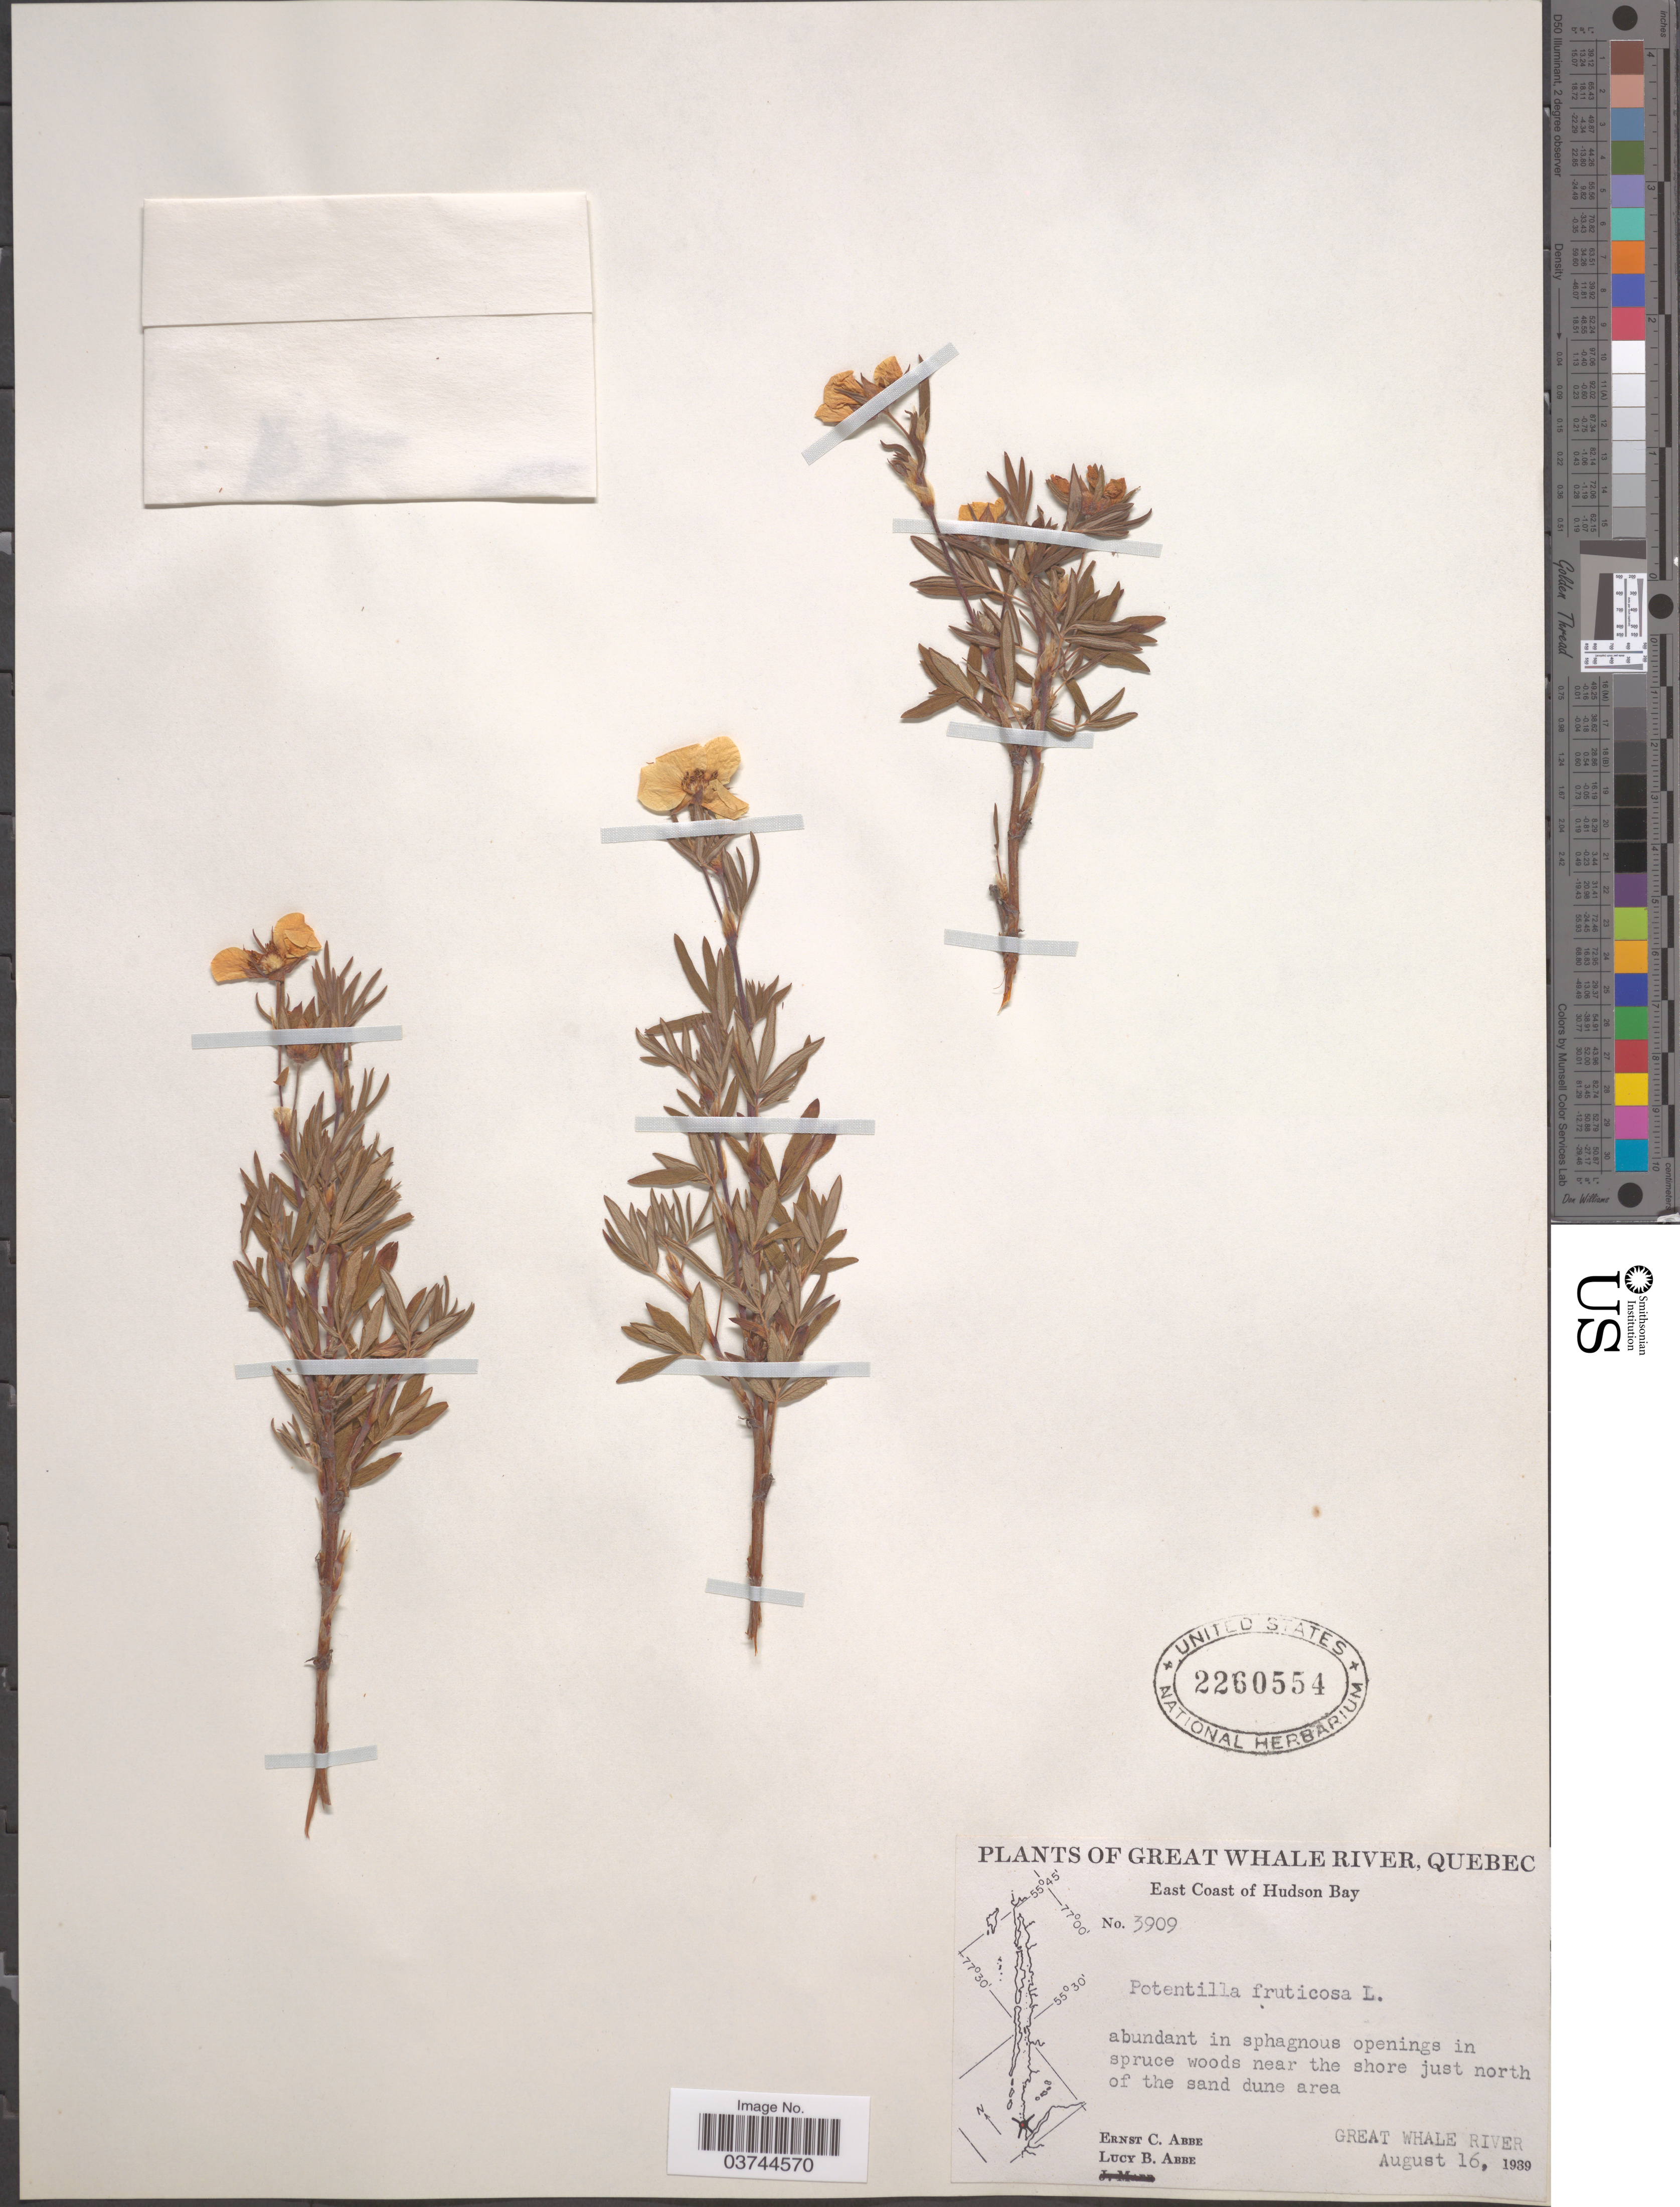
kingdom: Plantae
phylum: Tracheophyta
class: Magnoliopsida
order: Rosales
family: Rosaceae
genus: Dasiphora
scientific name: Dasiphora fruticosa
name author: (L.) Rydb.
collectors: E. C. Abbe & L. B. Abbe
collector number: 3909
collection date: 1939-08-16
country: Canada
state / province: Quebec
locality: Great Whale River. East Coast of Hudson Bay. Near the shore just north of the sand dune area. Great Whale River.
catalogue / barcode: US 2260554